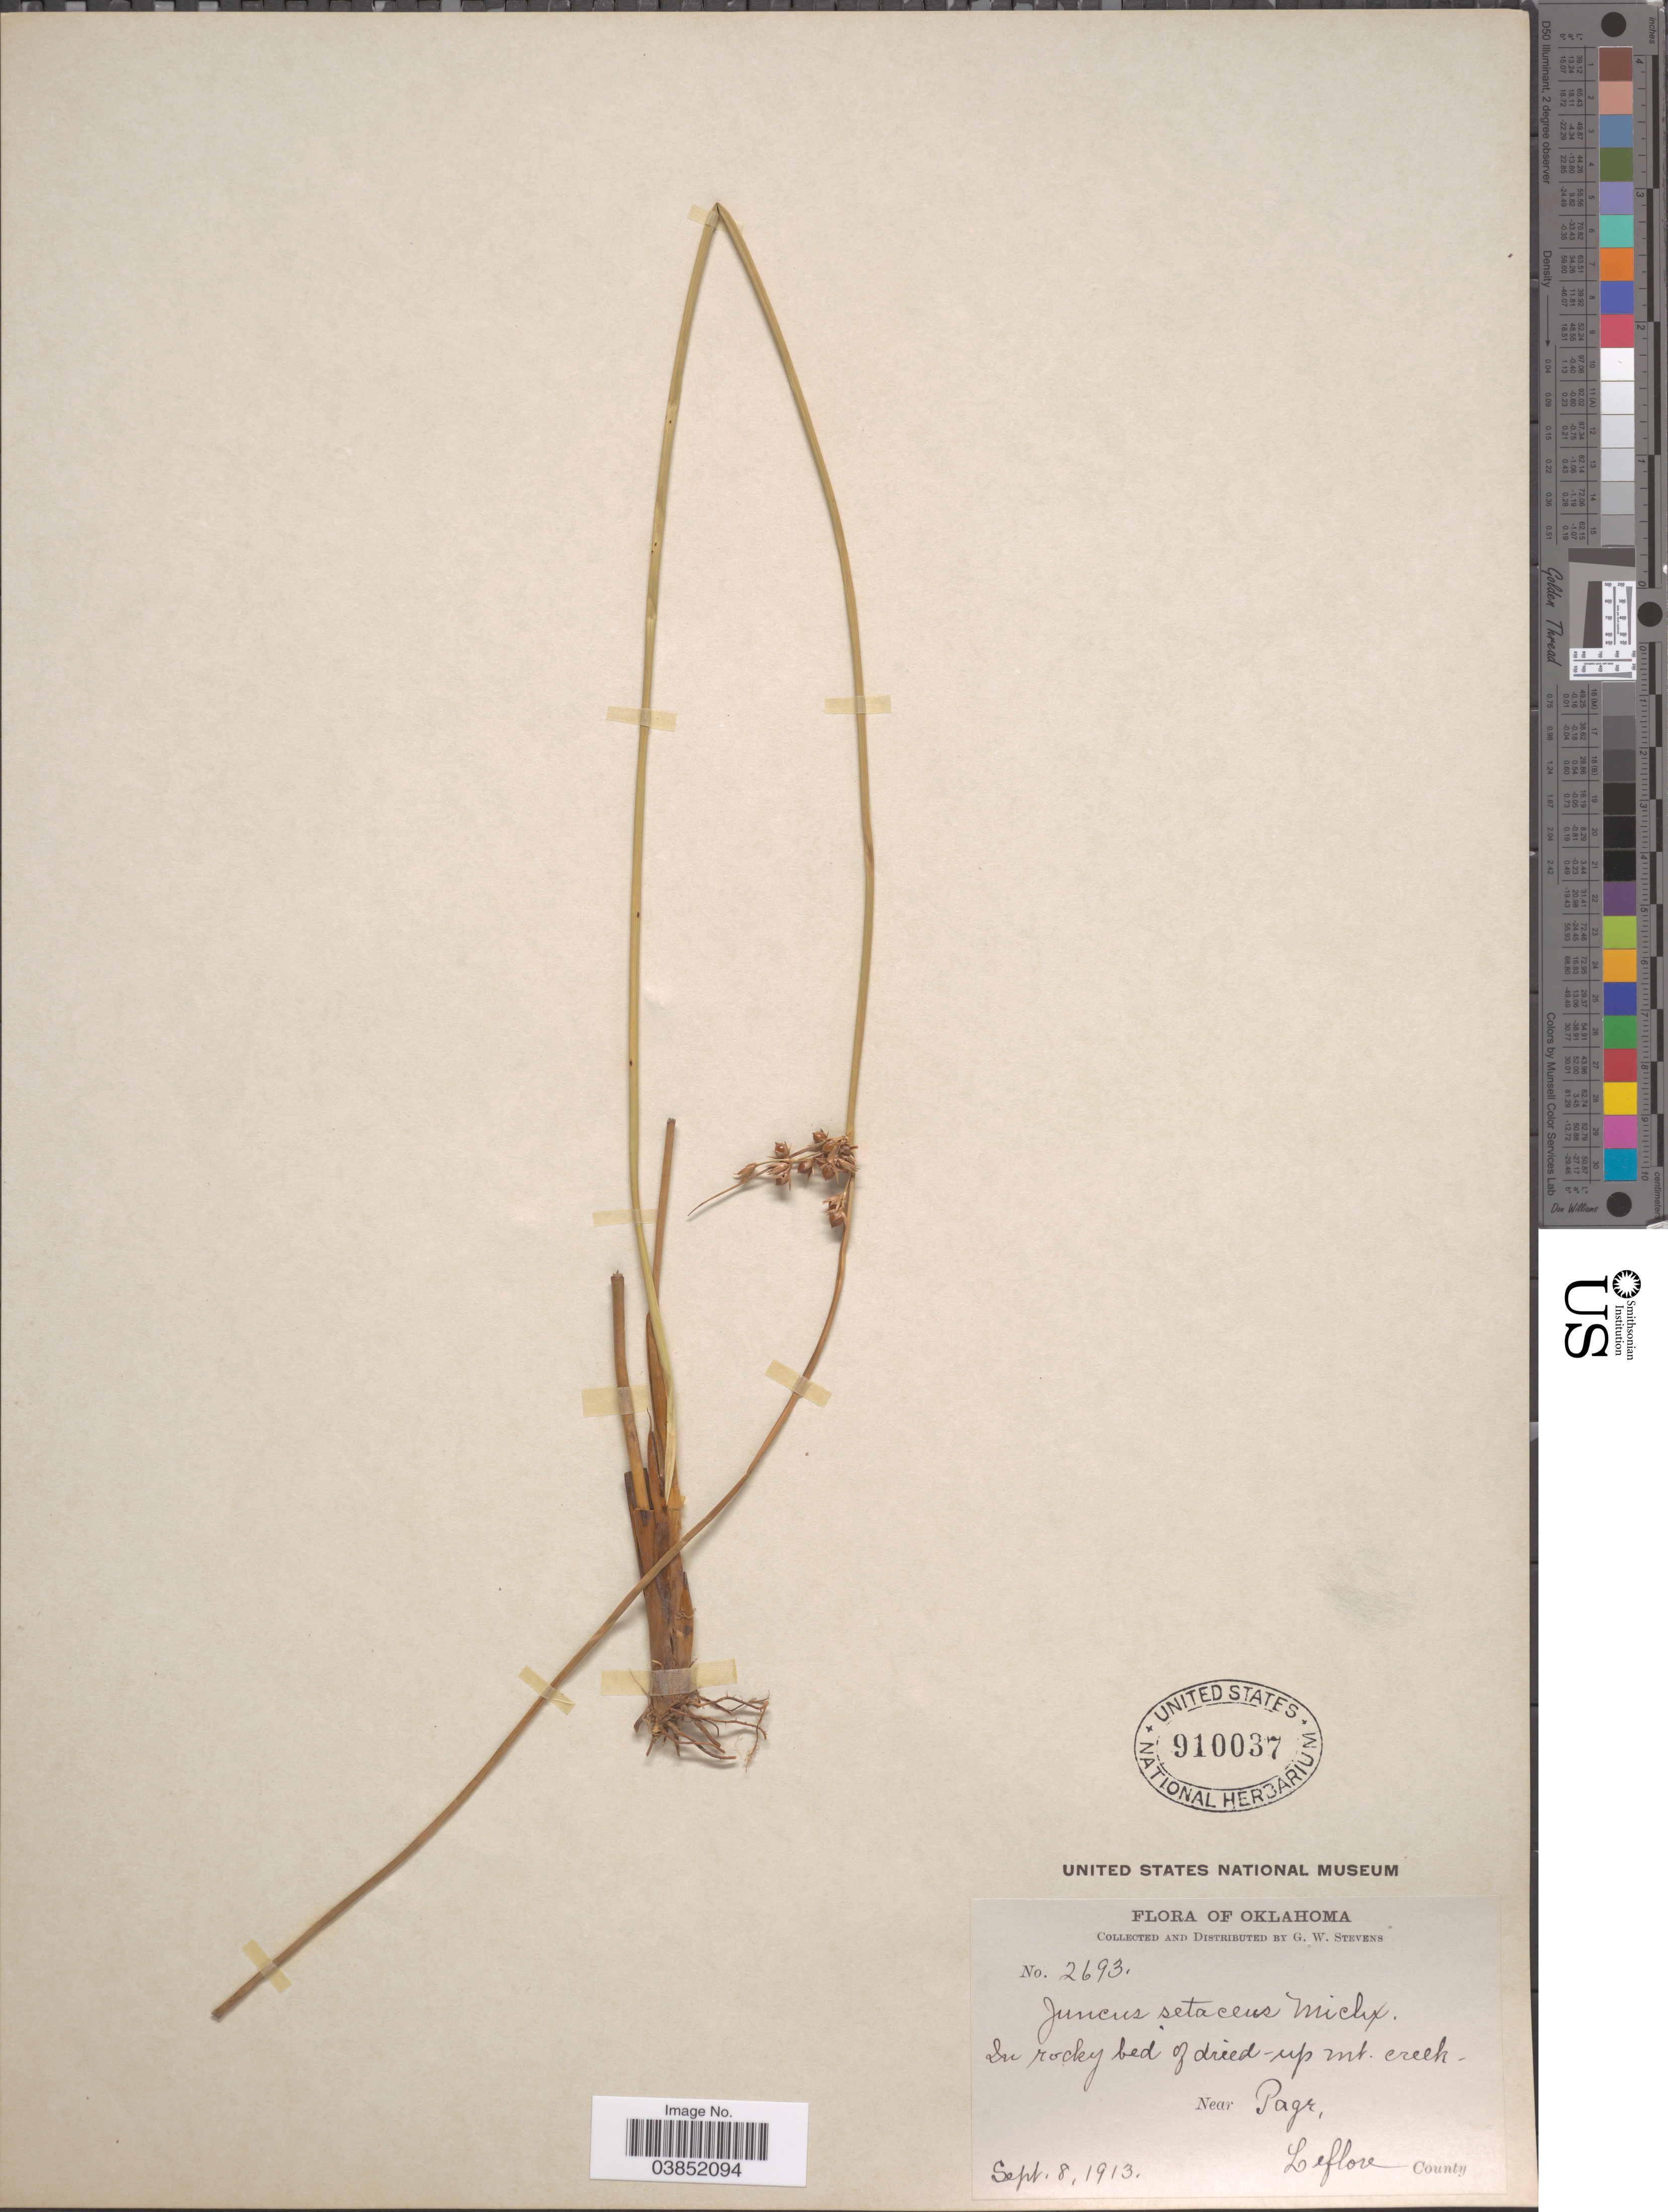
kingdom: Plantae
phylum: Tracheophyta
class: Liliopsida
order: Poales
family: Juncaceae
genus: Juncus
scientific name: Juncus coriaceus Mack.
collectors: G. W. Stevens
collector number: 2693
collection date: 1913-09-08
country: United States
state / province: Oklahoma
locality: In rocky bed of dried-up mt. creek. Near Page, Leflore County.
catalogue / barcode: US 910037